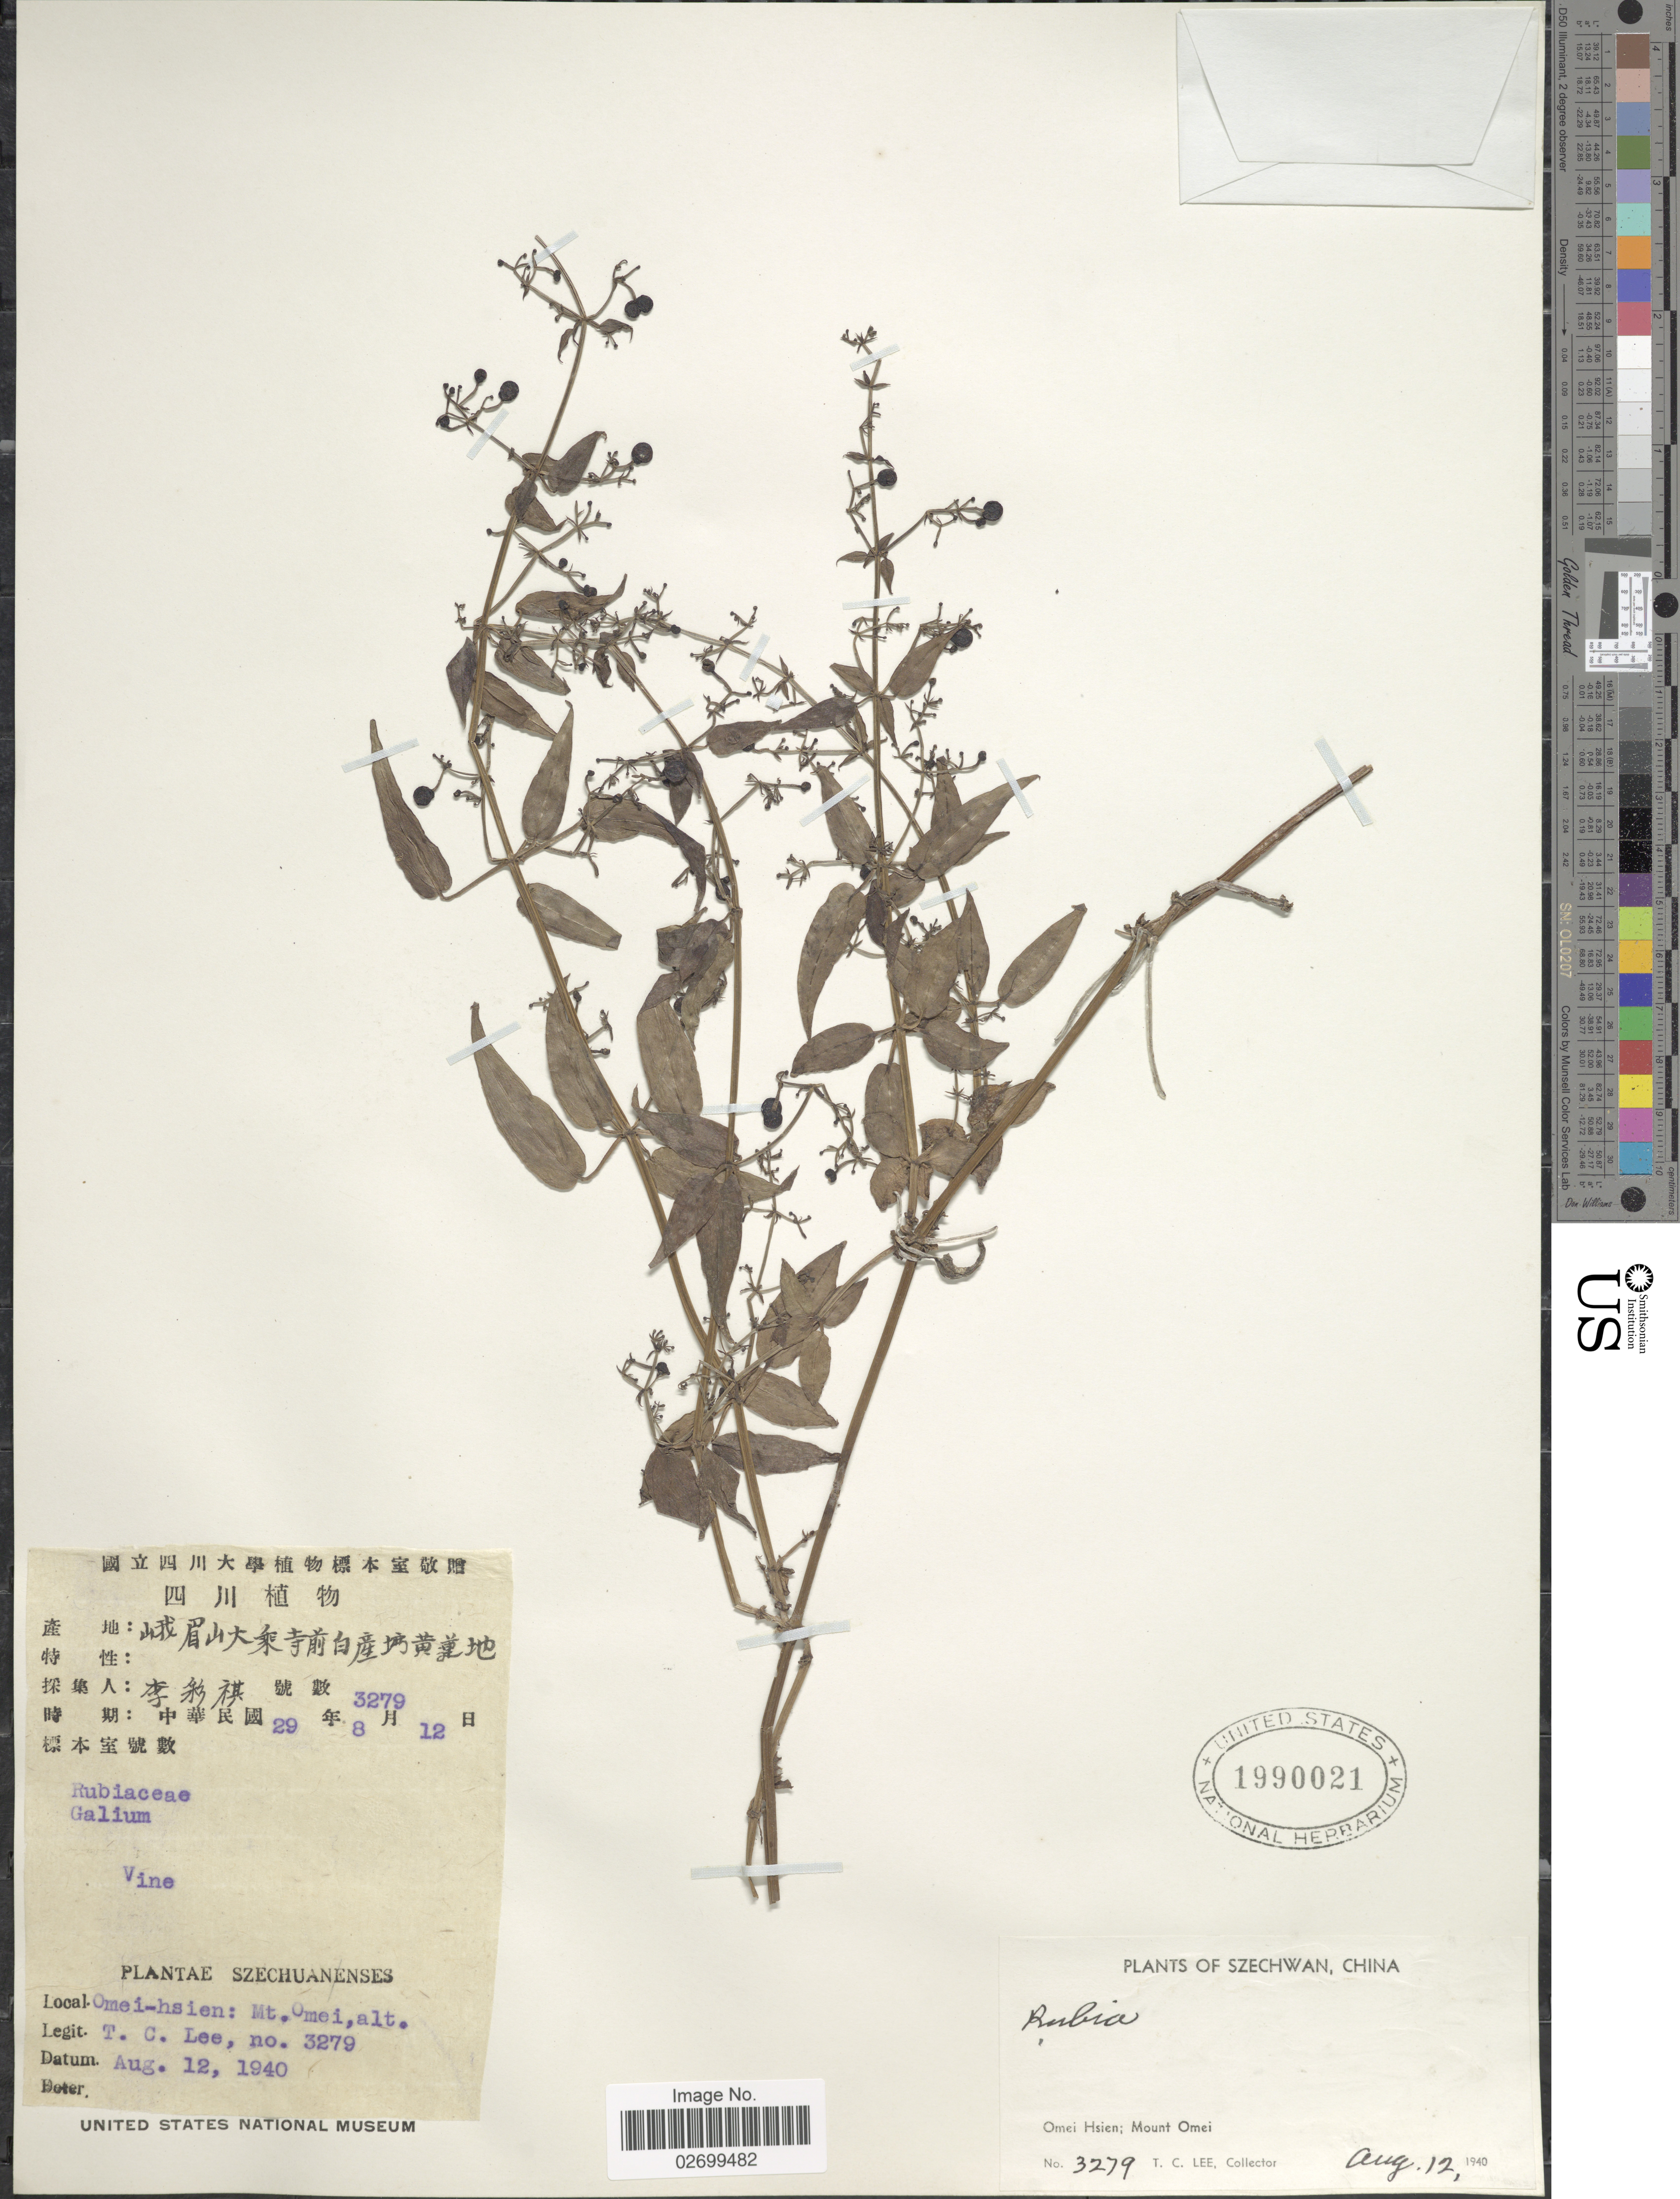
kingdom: Plantae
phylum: Tracheophyta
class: Magnoliopsida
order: Gentianales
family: Rubiaceae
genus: Rubia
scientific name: Rubia cordifolia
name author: L.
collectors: T. Lee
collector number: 3279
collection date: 1940-08-12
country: China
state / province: Sichuan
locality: Szechuanenses, Omei-hsien: Mount Omei.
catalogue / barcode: US 1990021